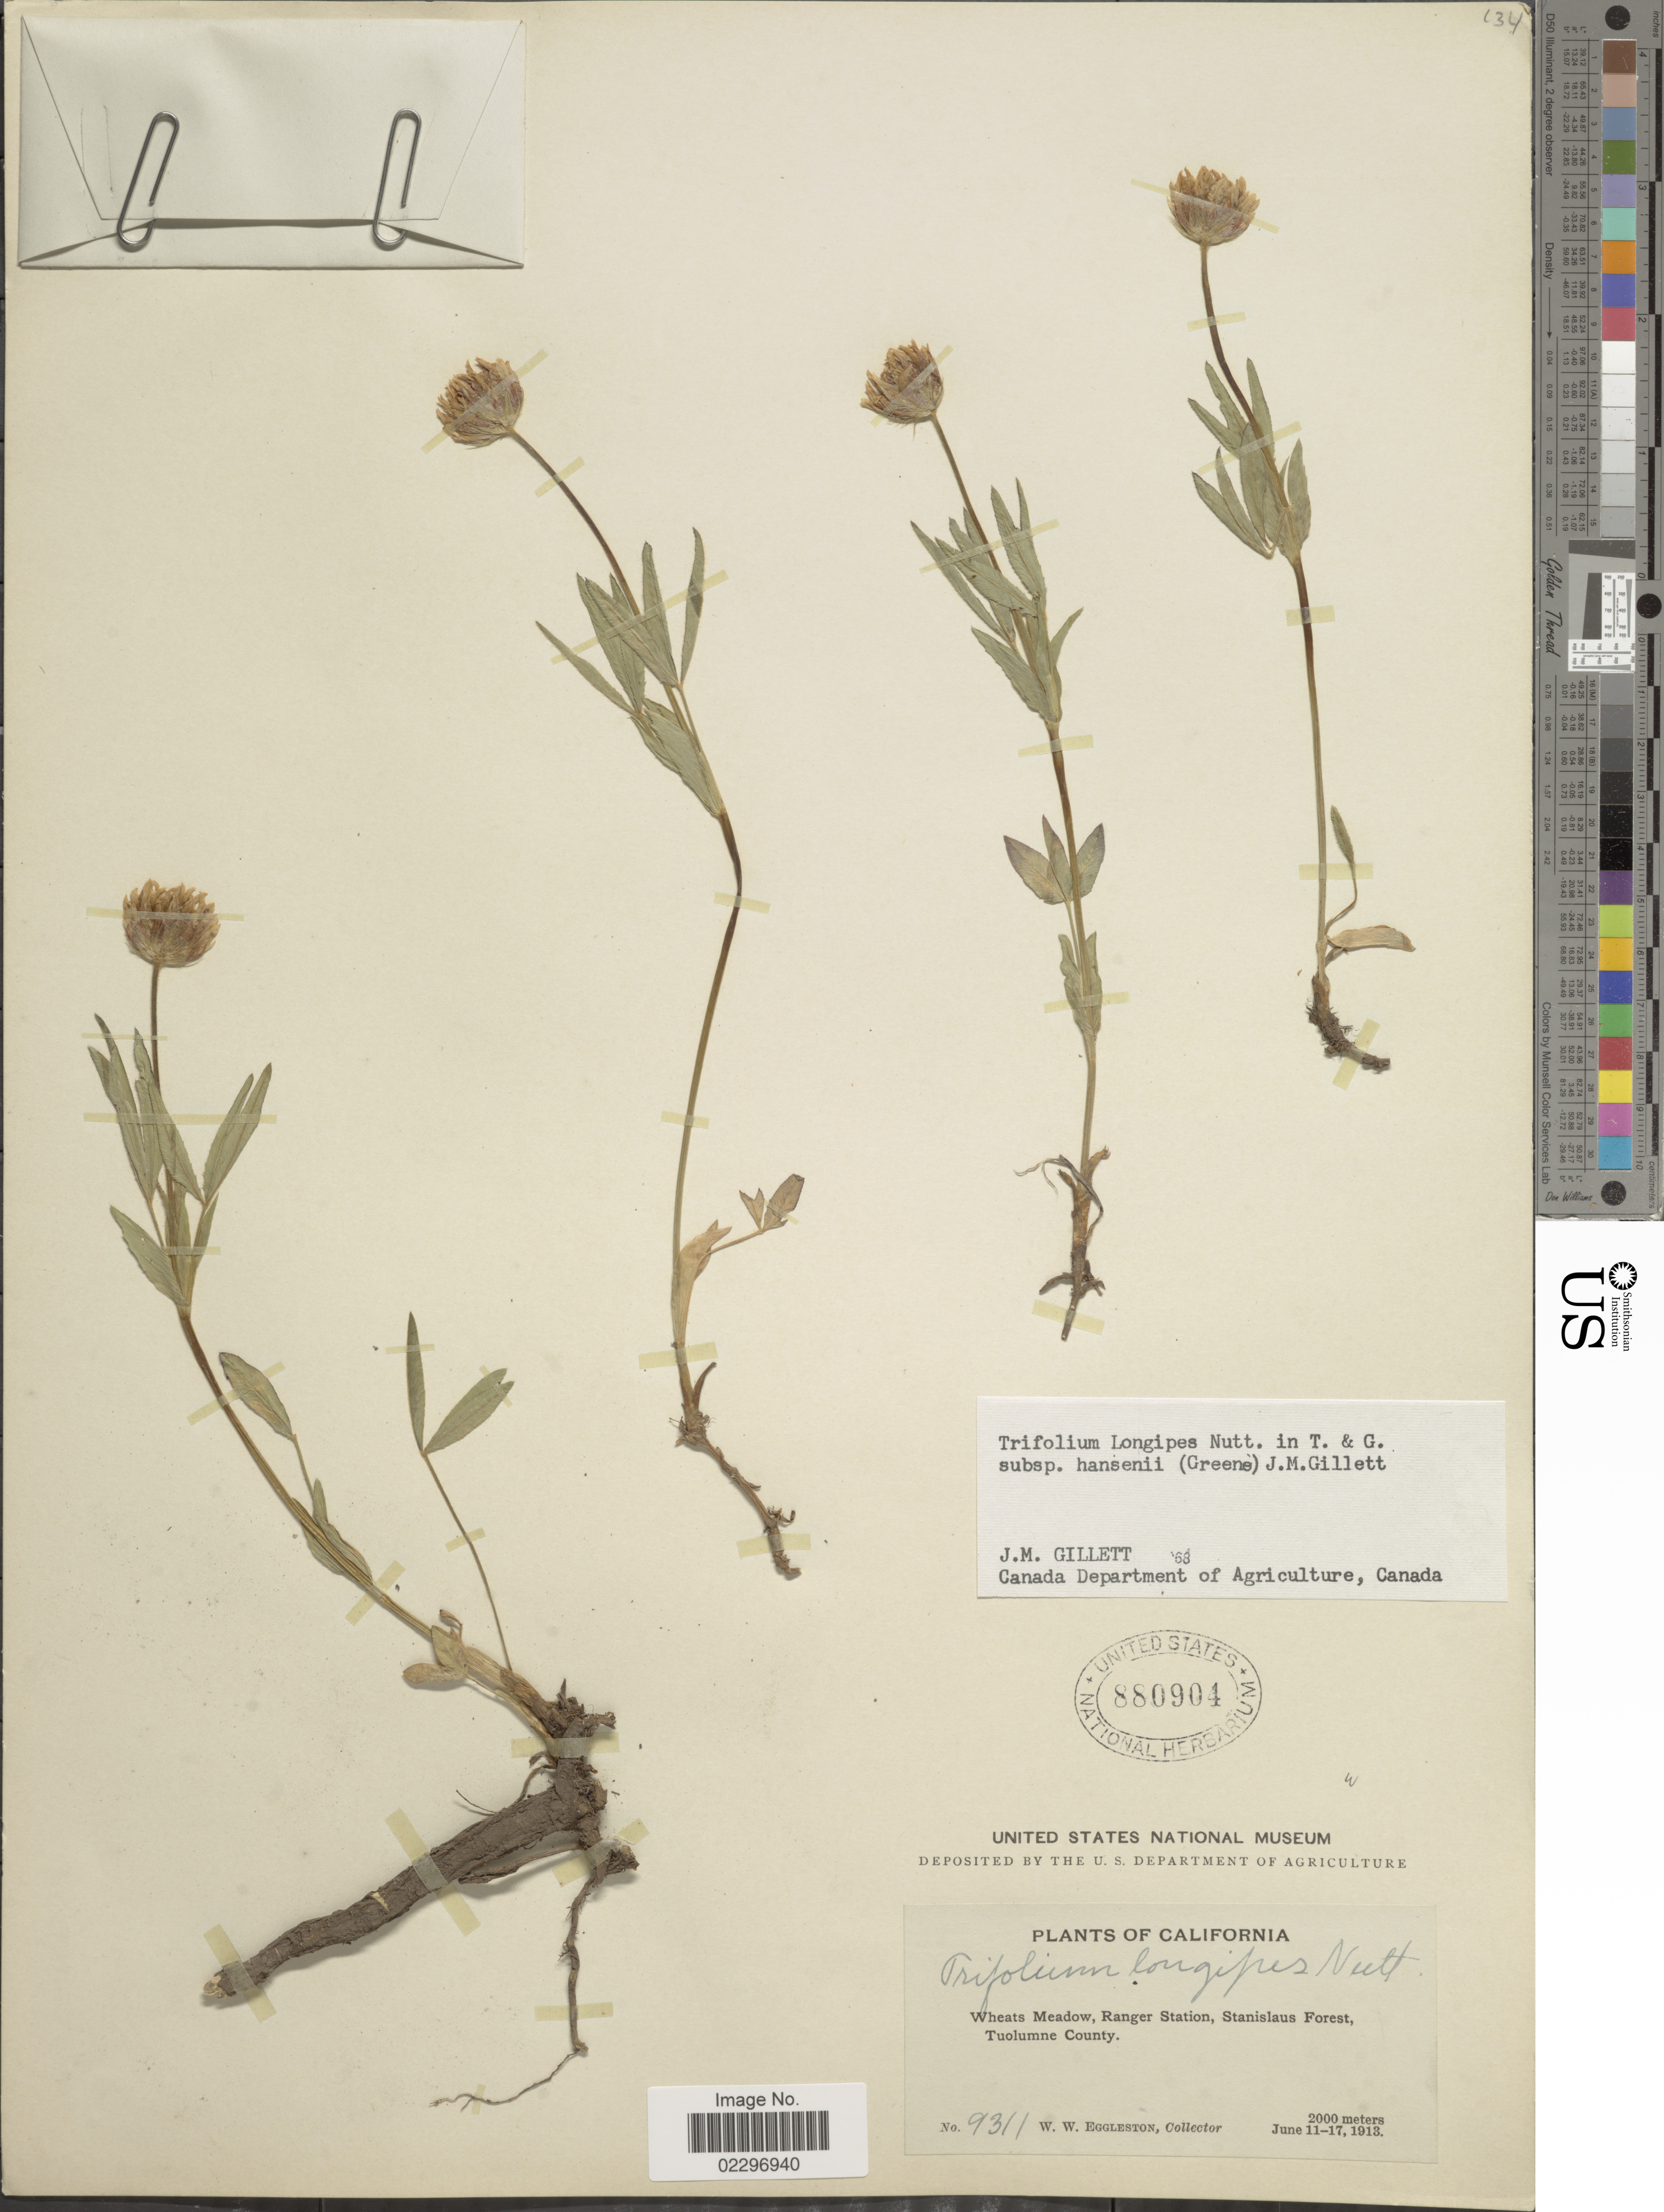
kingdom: Plantae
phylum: Tracheophyta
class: Magnoliopsida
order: Fabales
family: Fabaceae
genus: Trifolium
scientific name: Trifolium longipes subsp. hansenii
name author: (Greene) J.M. Gillett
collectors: W. W. Eggleston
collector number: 9311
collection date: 1913-06-11/1913-06-17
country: United States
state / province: California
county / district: Tuolumne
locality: Wheats Meadow, Ranger Station, Stanislaus Forest, Tuolumne County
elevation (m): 2000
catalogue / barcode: US 880904